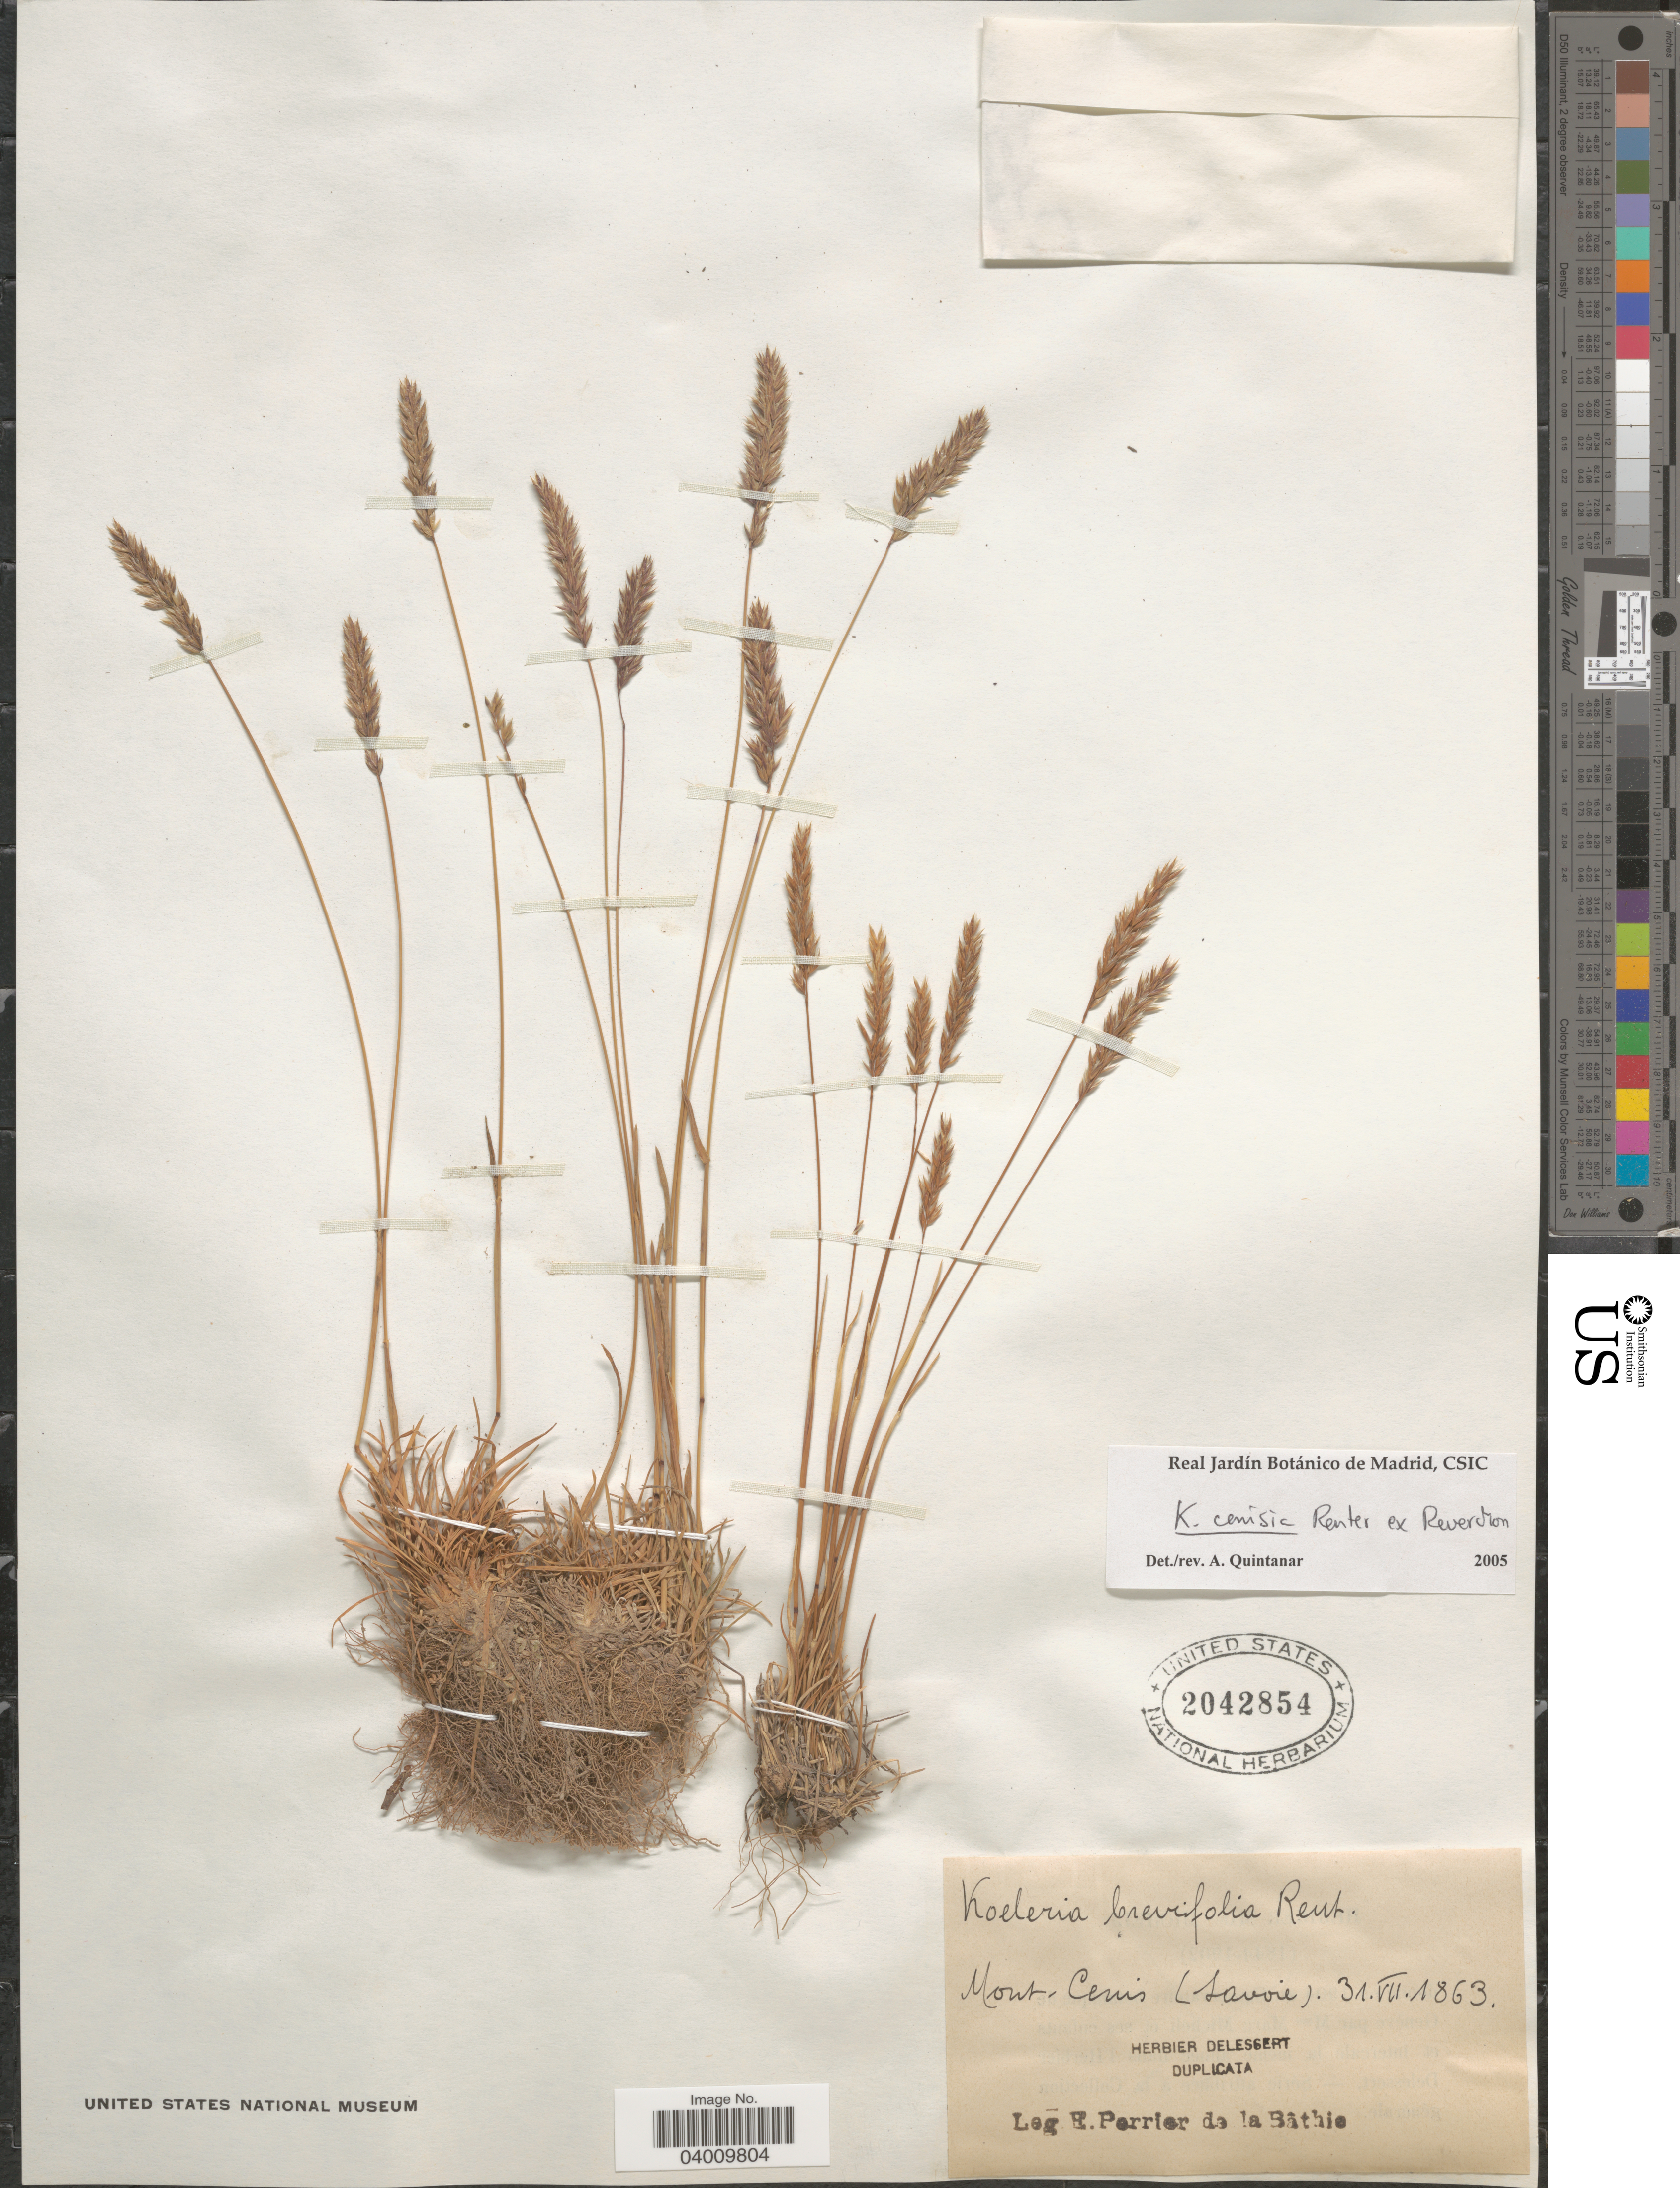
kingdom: Plantae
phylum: Tracheophyta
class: Liliopsida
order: Poales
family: Poaceae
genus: Koeleria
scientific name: Koeleria cenisia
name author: Reut. & E. Rev.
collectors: E. Perrier de la Bâthie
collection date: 1863-07-31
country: France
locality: Mont Cenis (Savoie).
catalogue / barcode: US 2042854